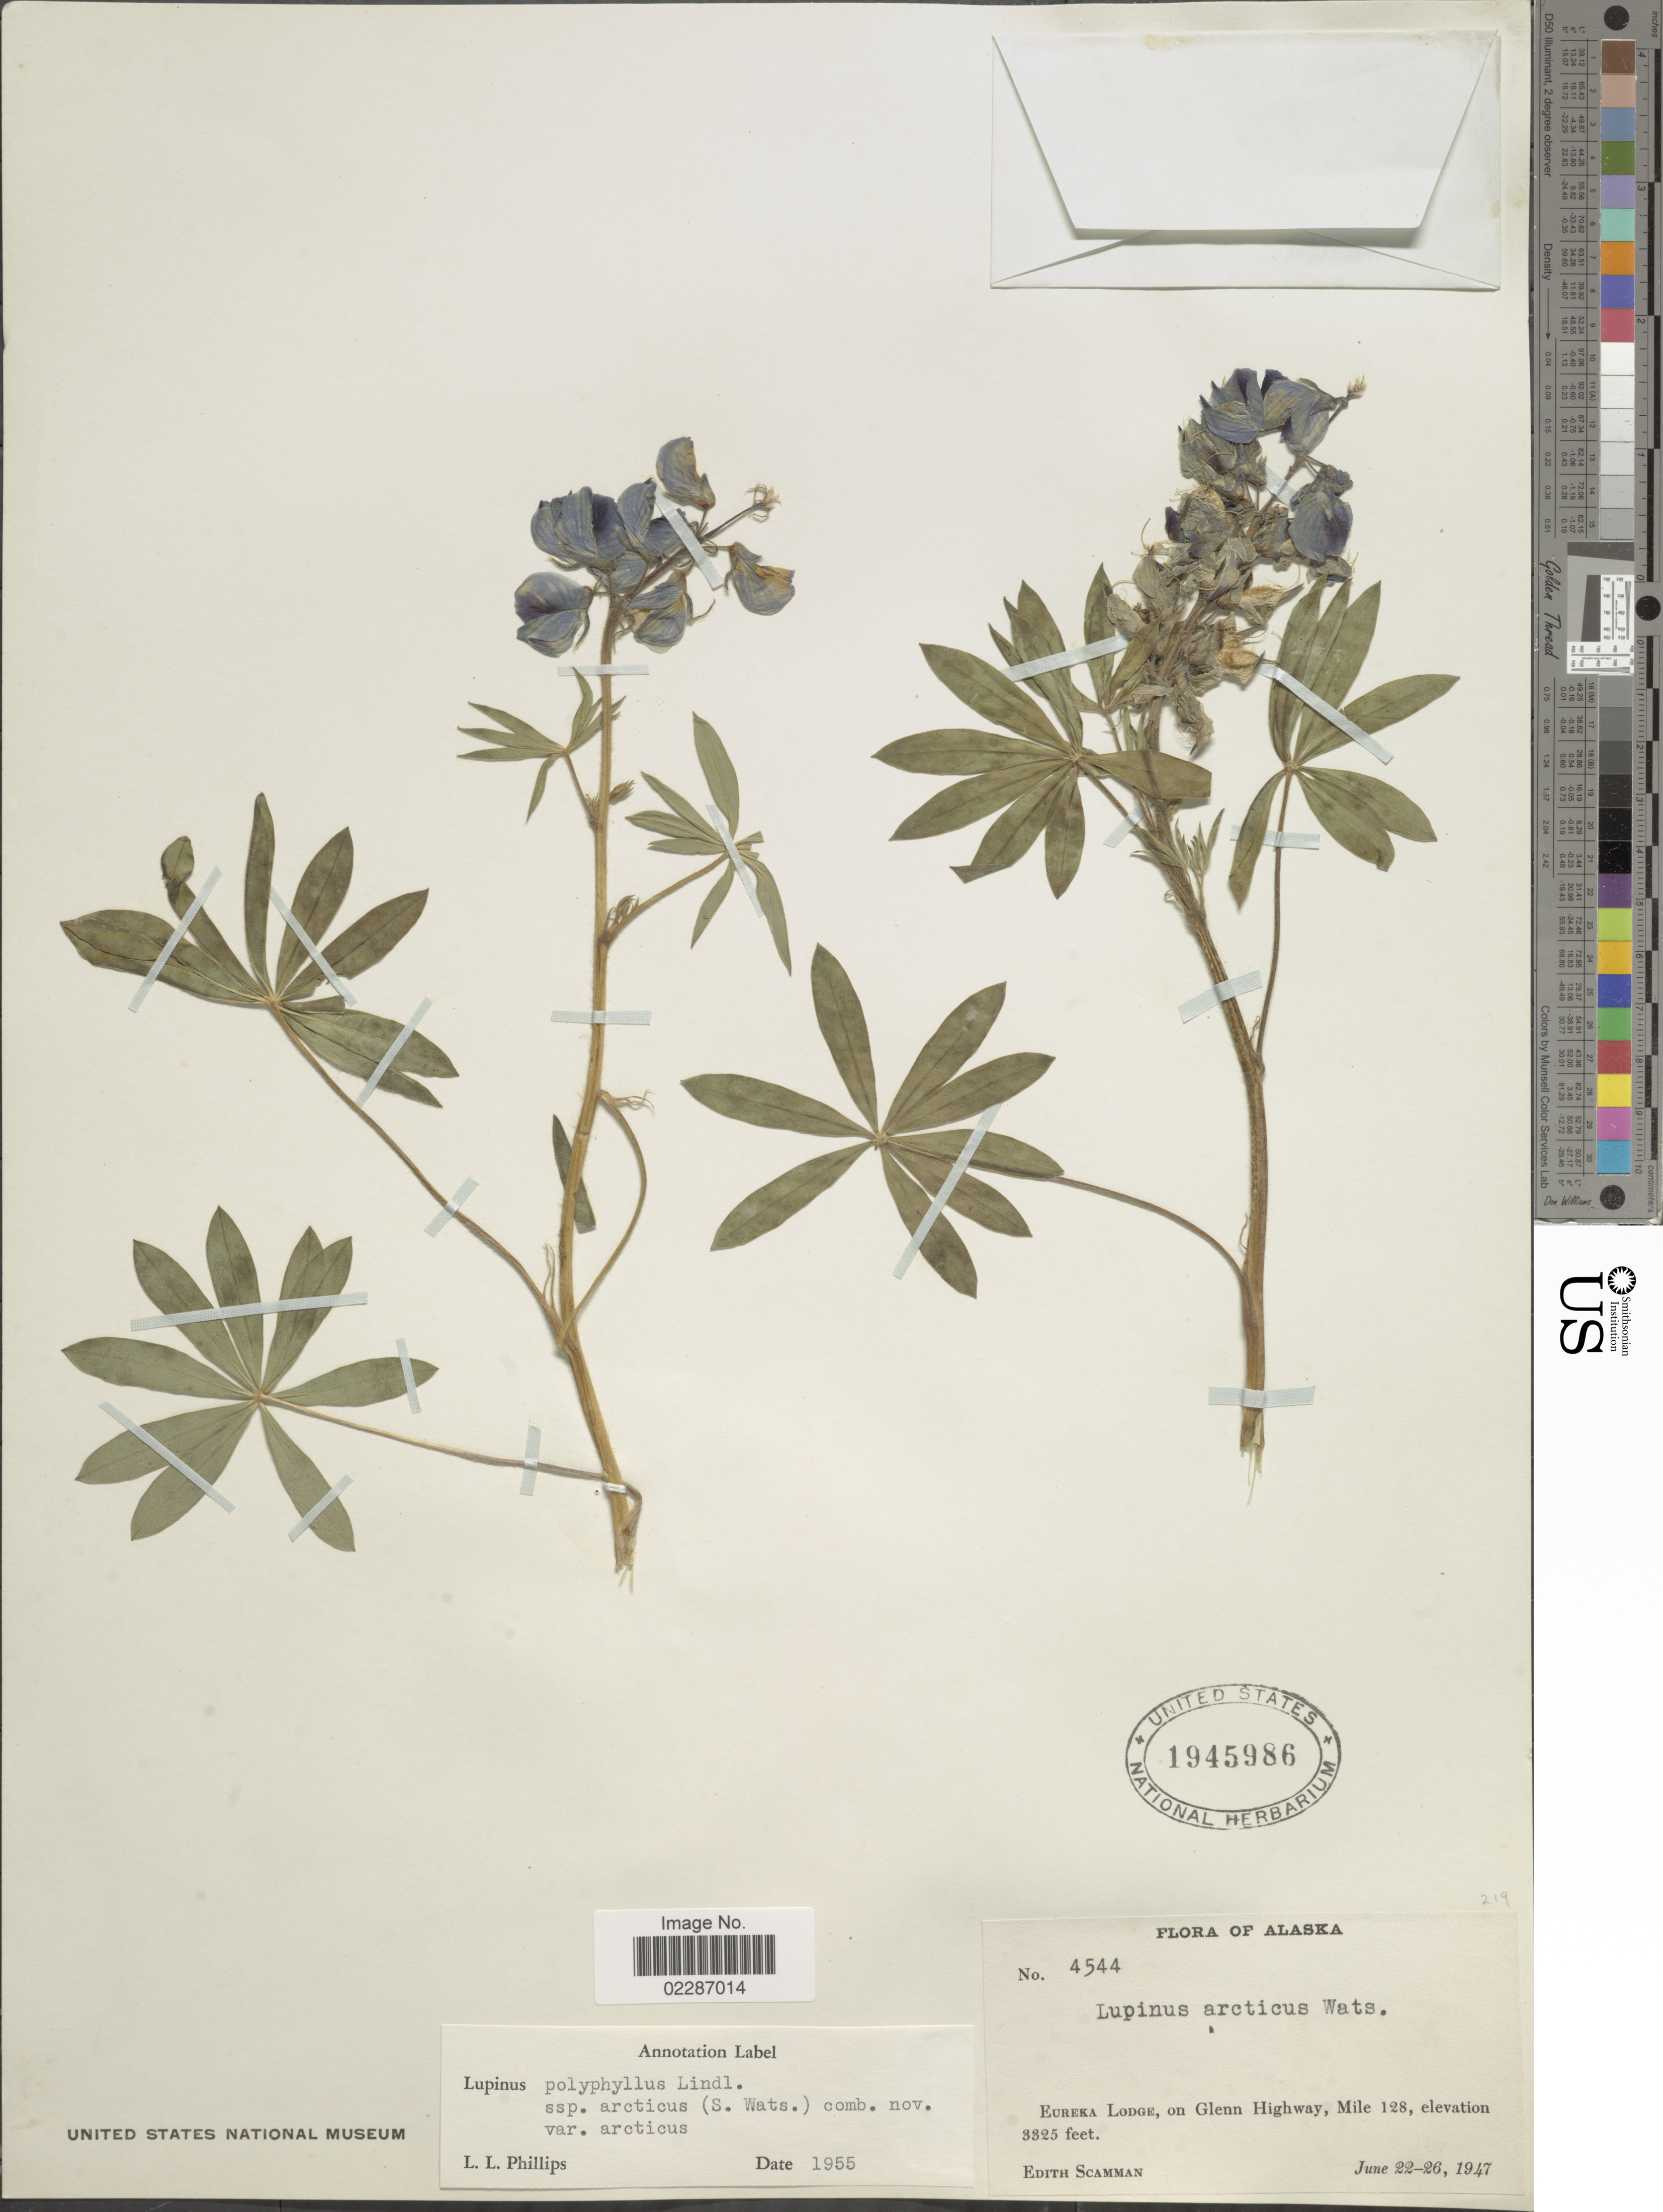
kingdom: Plantae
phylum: Tracheophyta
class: Magnoliopsida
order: Fabales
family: Fabaceae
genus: Lupinus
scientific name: Lupinus arcticus subsp. arcticus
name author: S. Watson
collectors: E. Scamman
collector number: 4544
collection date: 1947-06-22/1947-06-26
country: United States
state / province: Alaska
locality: Eureka Lodge, on Glenn Highway, Mile 128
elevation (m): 1013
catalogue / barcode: US 1945986